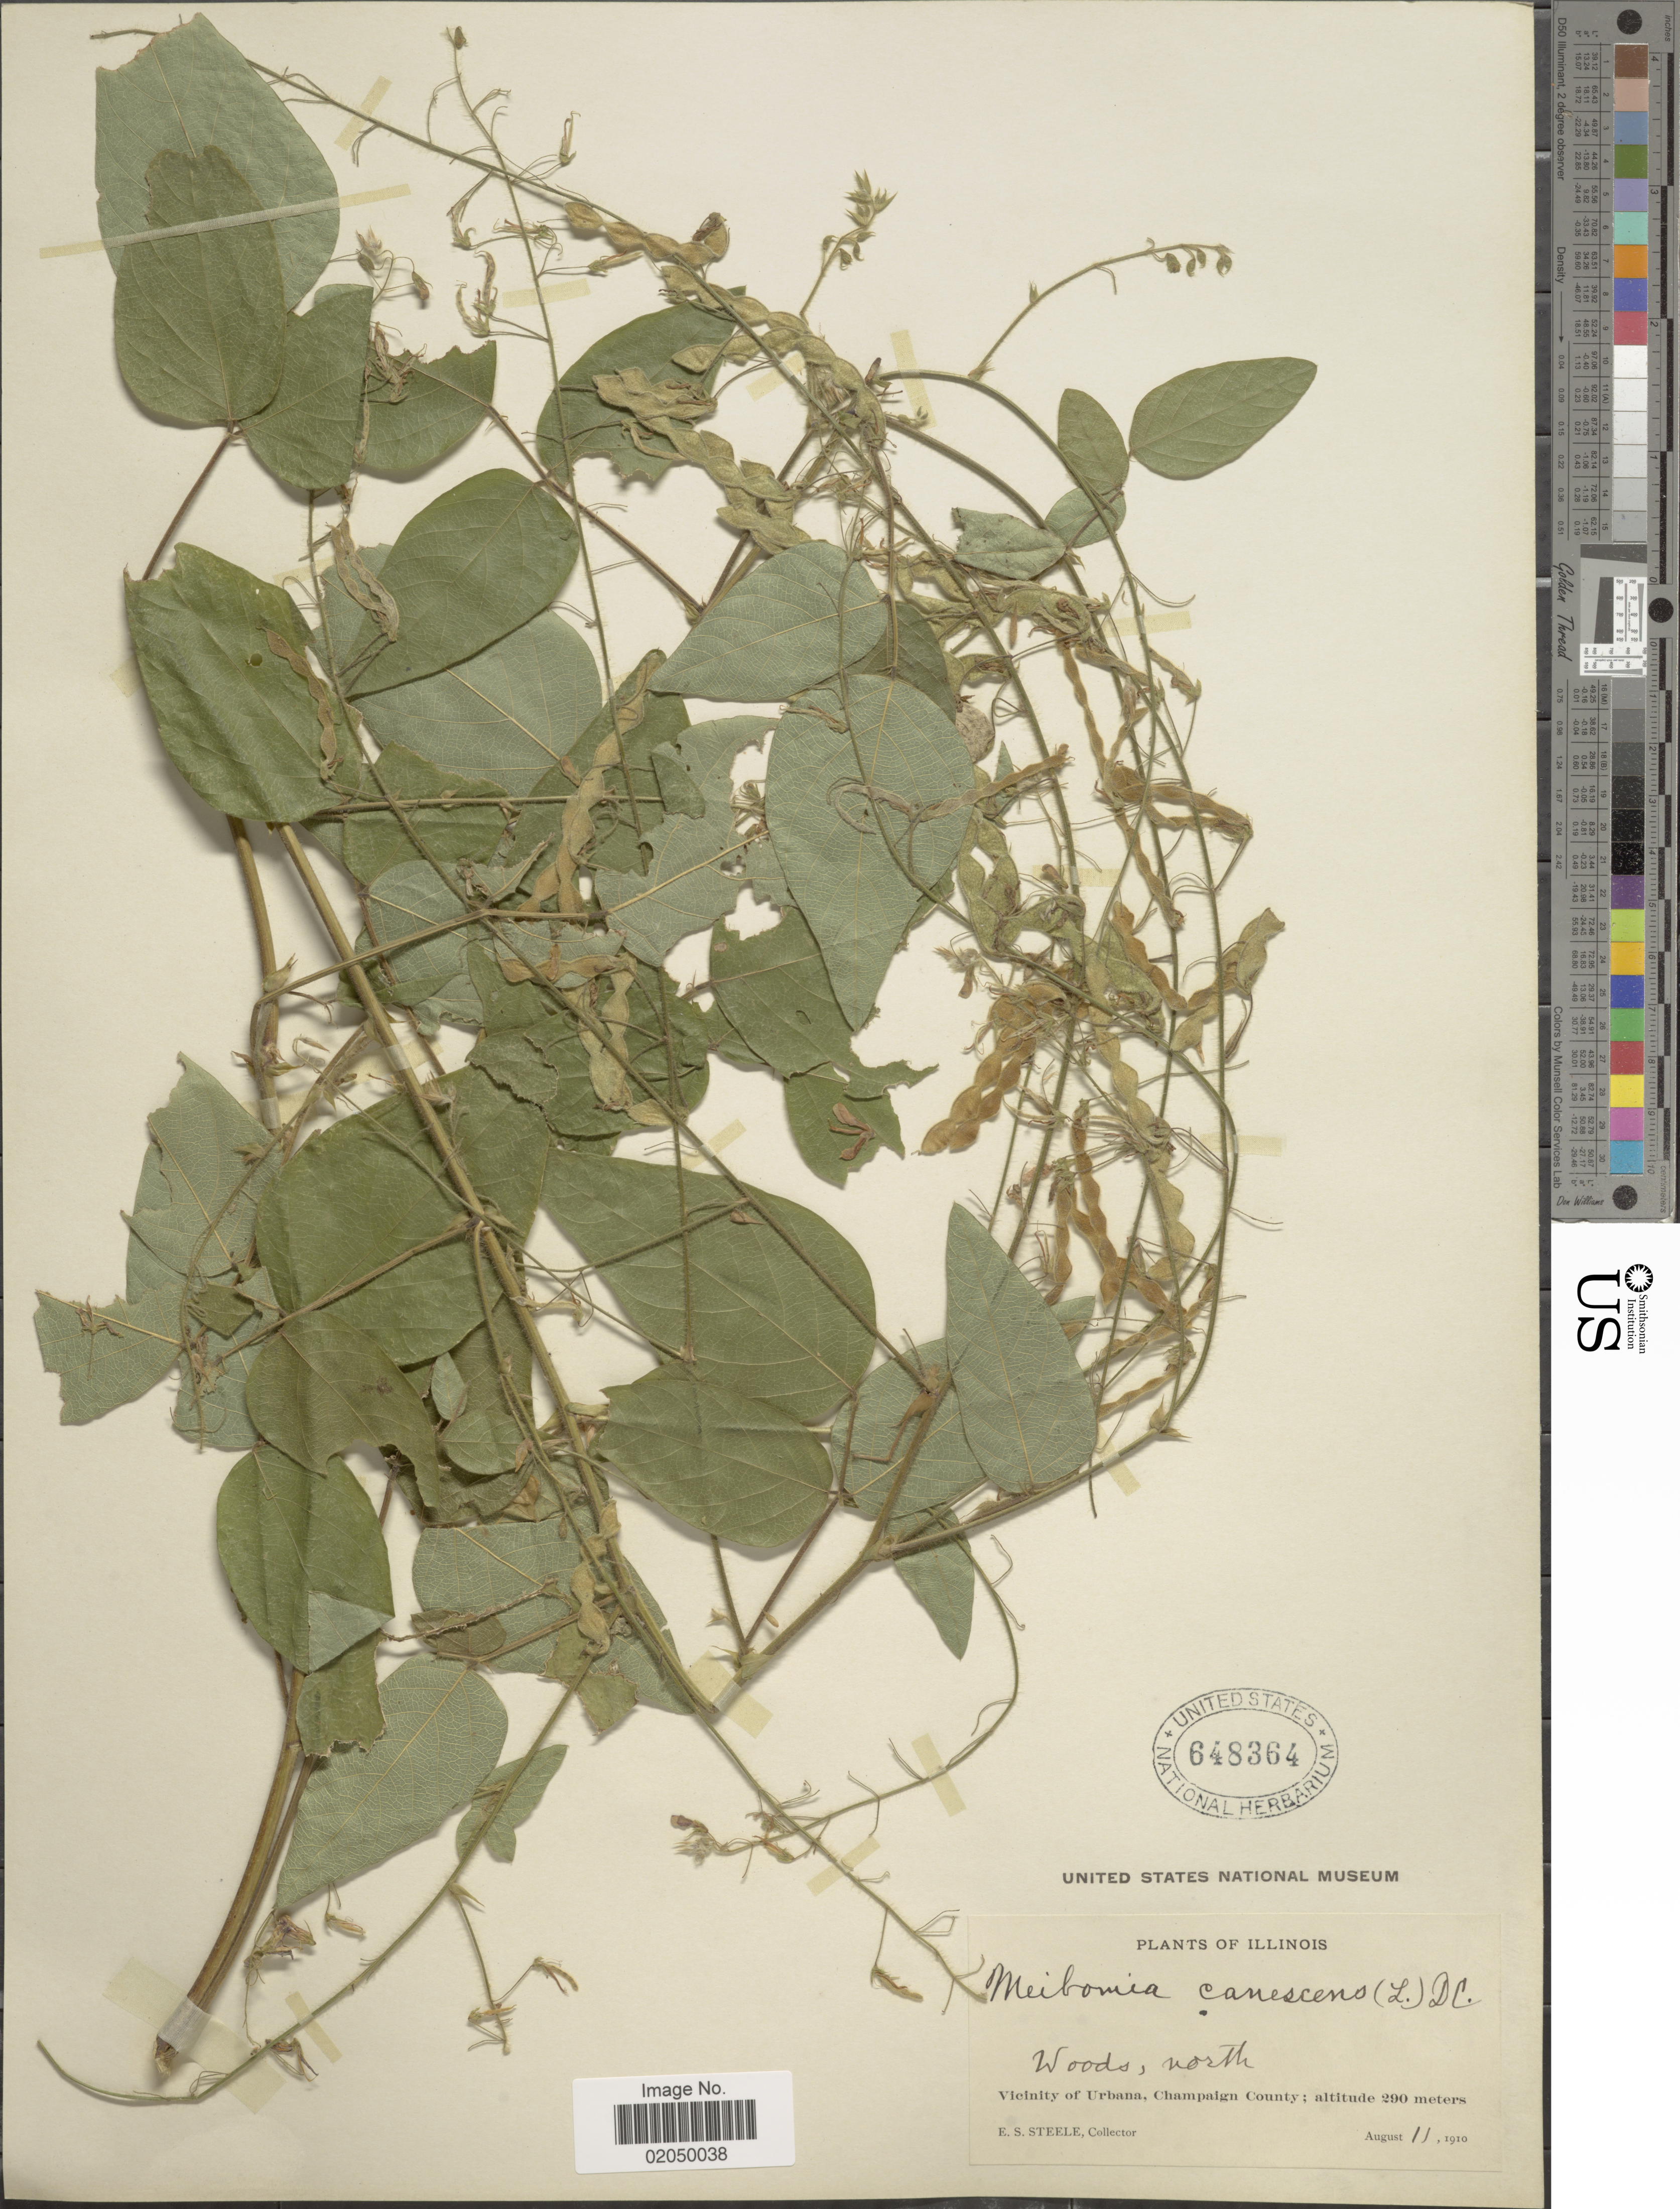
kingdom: Plantae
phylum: Tracheophyta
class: Magnoliopsida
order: Fabales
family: Fabaceae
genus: Desmodium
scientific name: Desmodium canescens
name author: (L.) DC.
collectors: E. Steele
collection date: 1910-08-11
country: United States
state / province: Illinois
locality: Woods, north. Vicinity of Urbana, Champaign County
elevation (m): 290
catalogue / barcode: US 648364